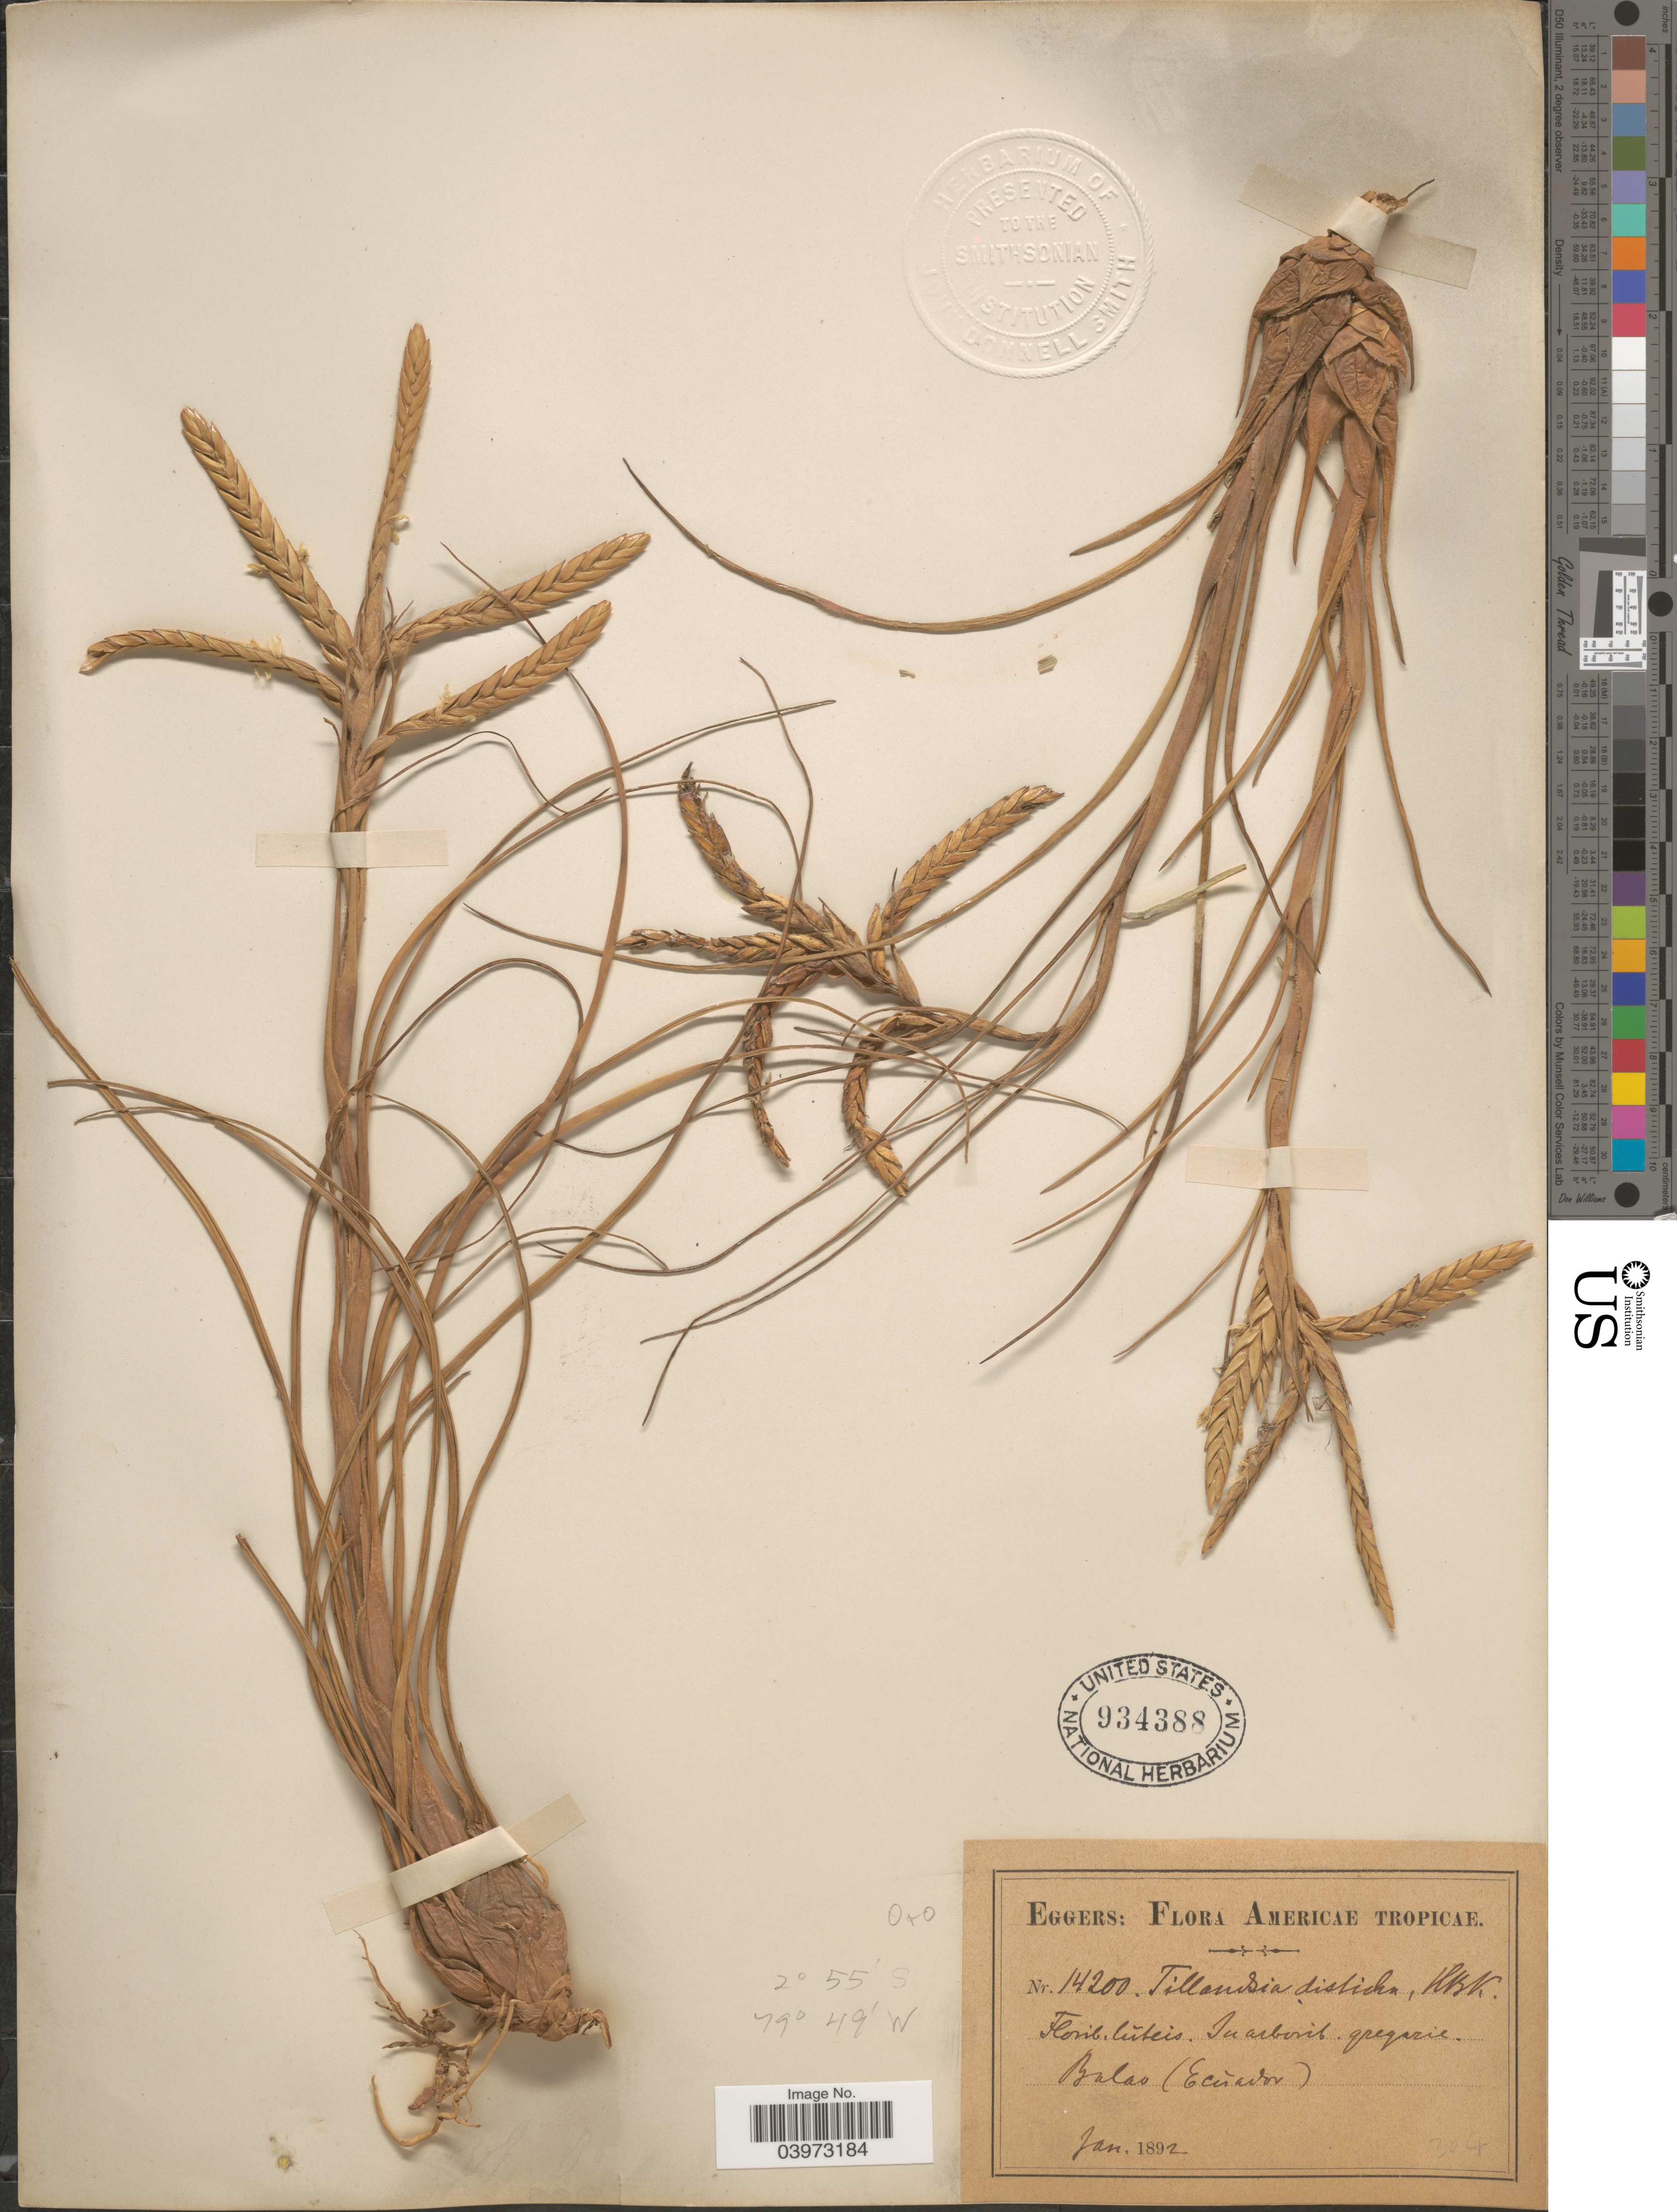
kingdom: Plantae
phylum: Tracheophyta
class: Liliopsida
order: Poales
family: Bromeliaceae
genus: Tillandsia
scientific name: Tillandsia disticha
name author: Kunth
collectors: -. Eggers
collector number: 14200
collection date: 1892-01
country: Ecuador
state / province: El Oro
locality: Americae Tropicae. Balao.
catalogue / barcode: US 934388